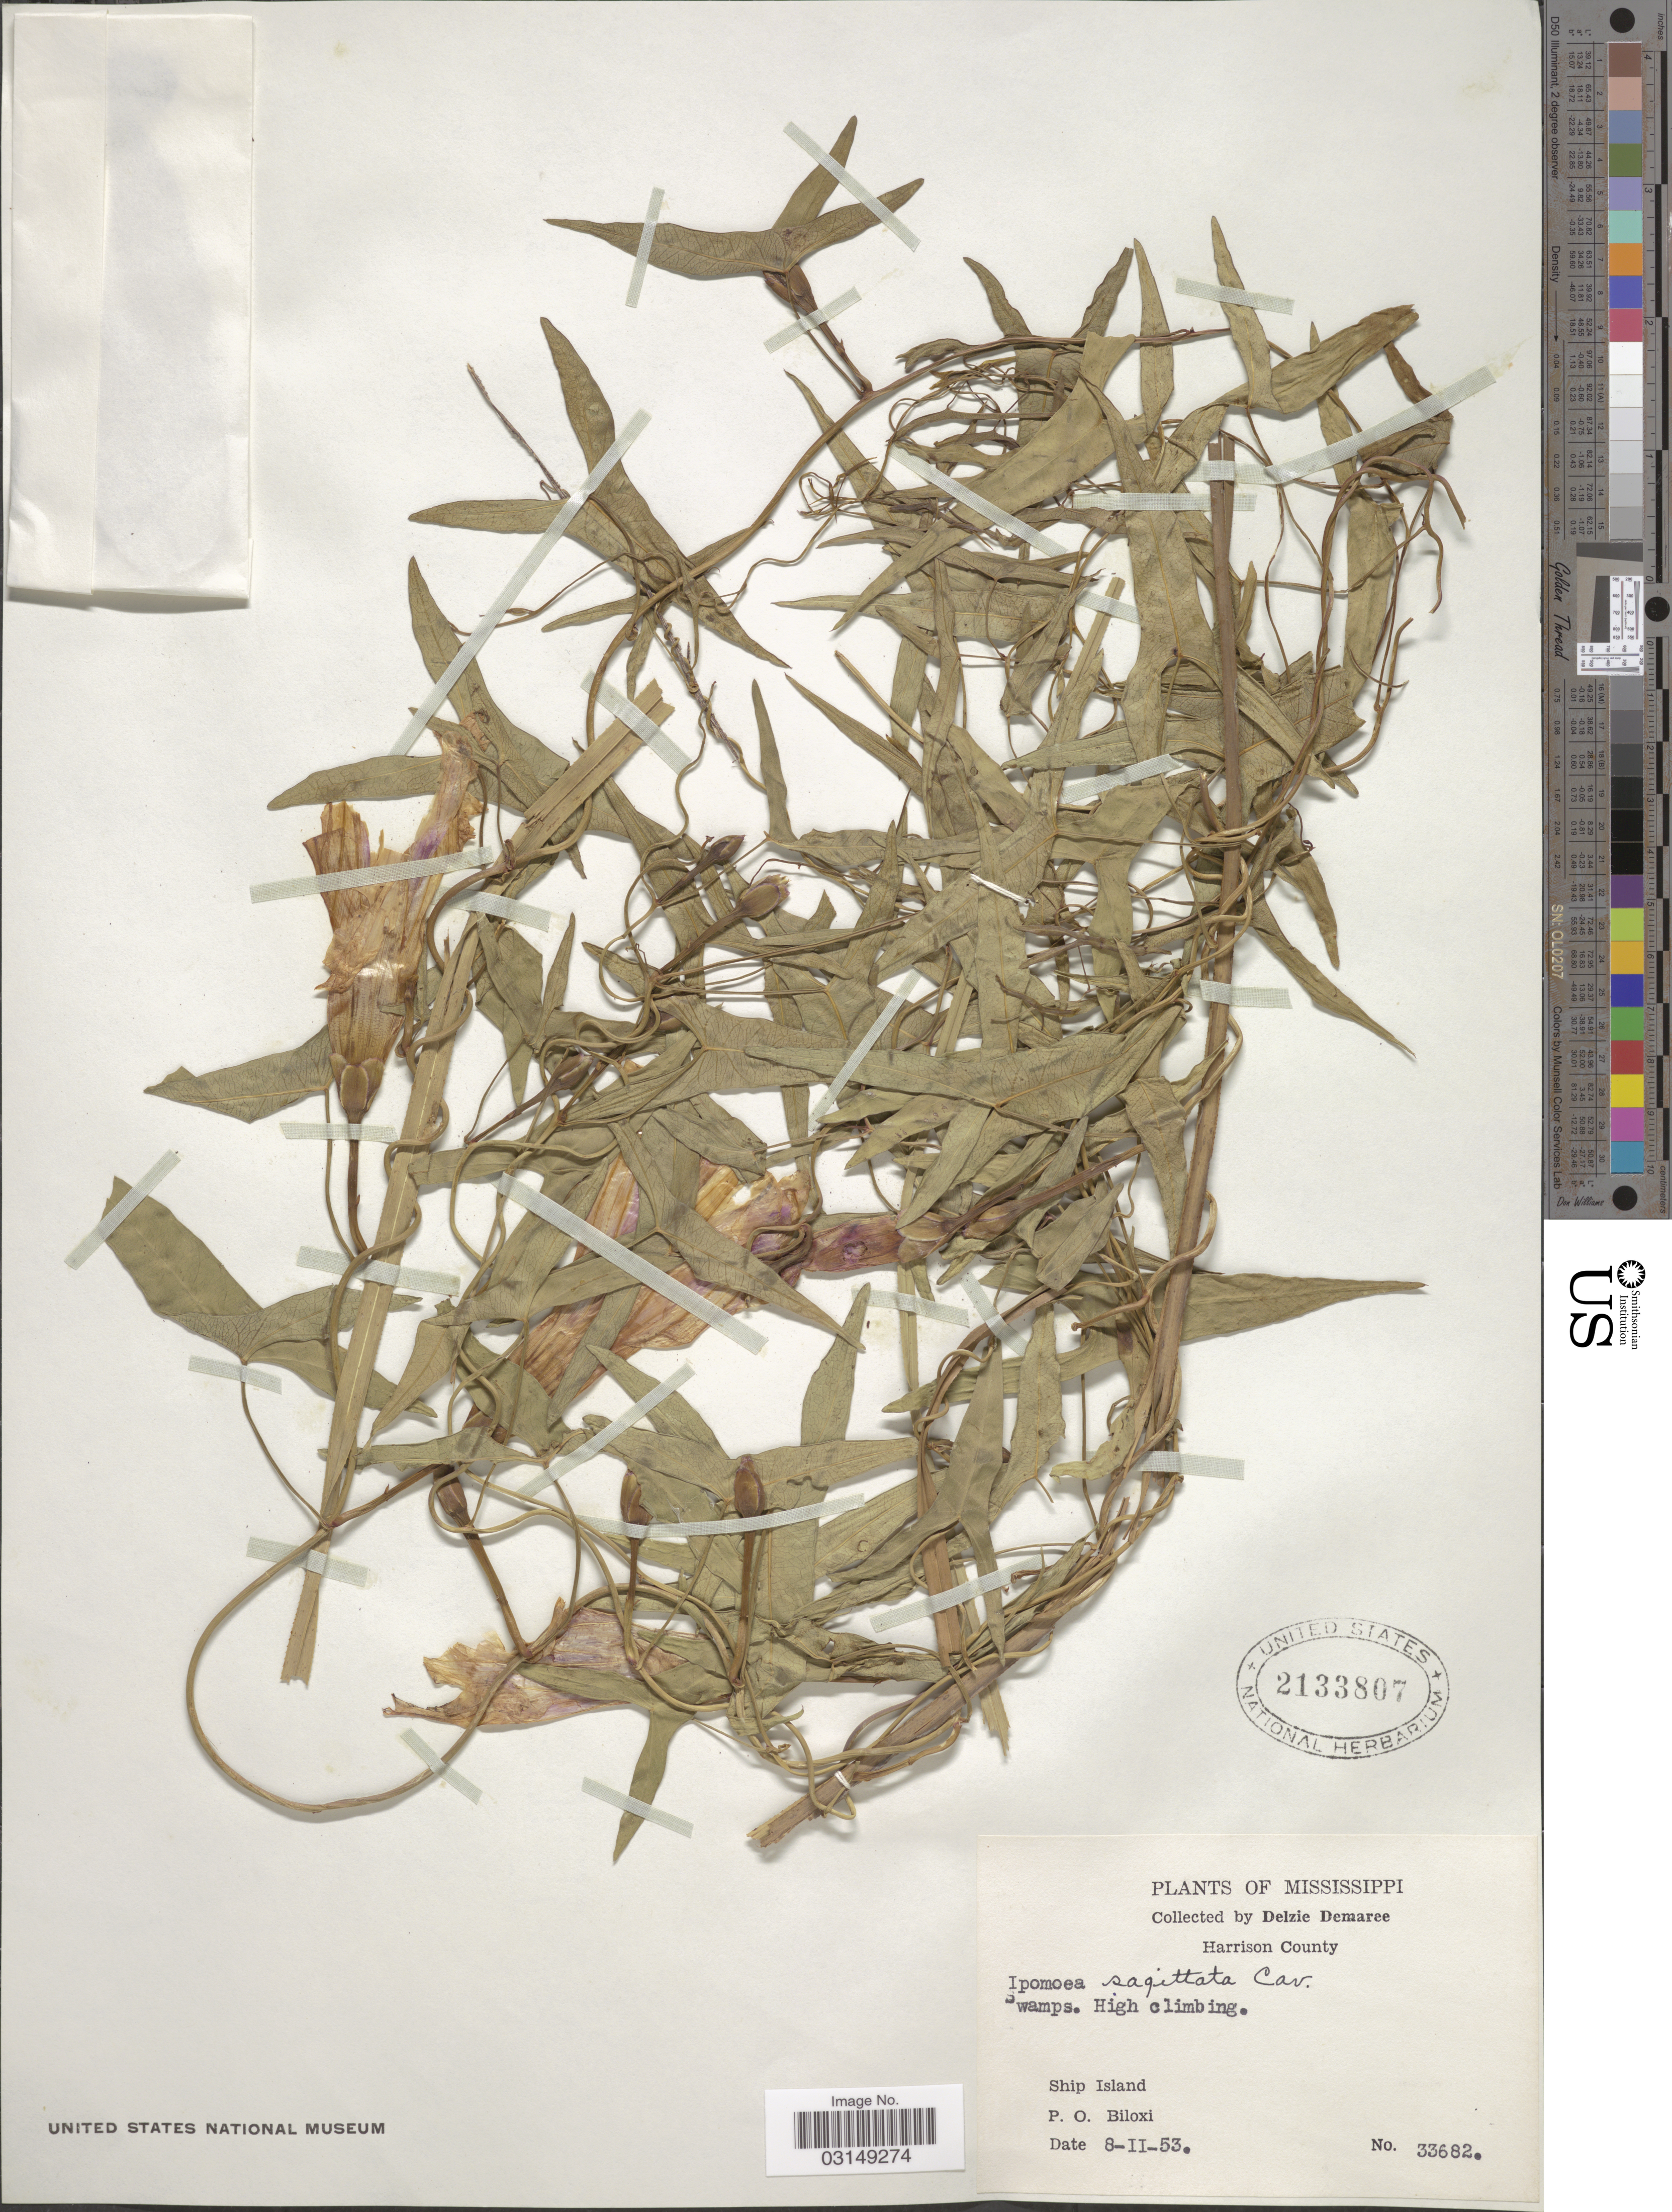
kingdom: Plantae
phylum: Tracheophyta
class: Magnoliopsida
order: Solanales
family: Convolvulaceae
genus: Ipomoea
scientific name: Ipomoea sagittata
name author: Poir.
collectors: D. Demaree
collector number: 33682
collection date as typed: Transcribed d/m/y: 8/2/53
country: United States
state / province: Mississippi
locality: Harrison County. Ship Island. P. O. Biloxi.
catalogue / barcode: US 2133807